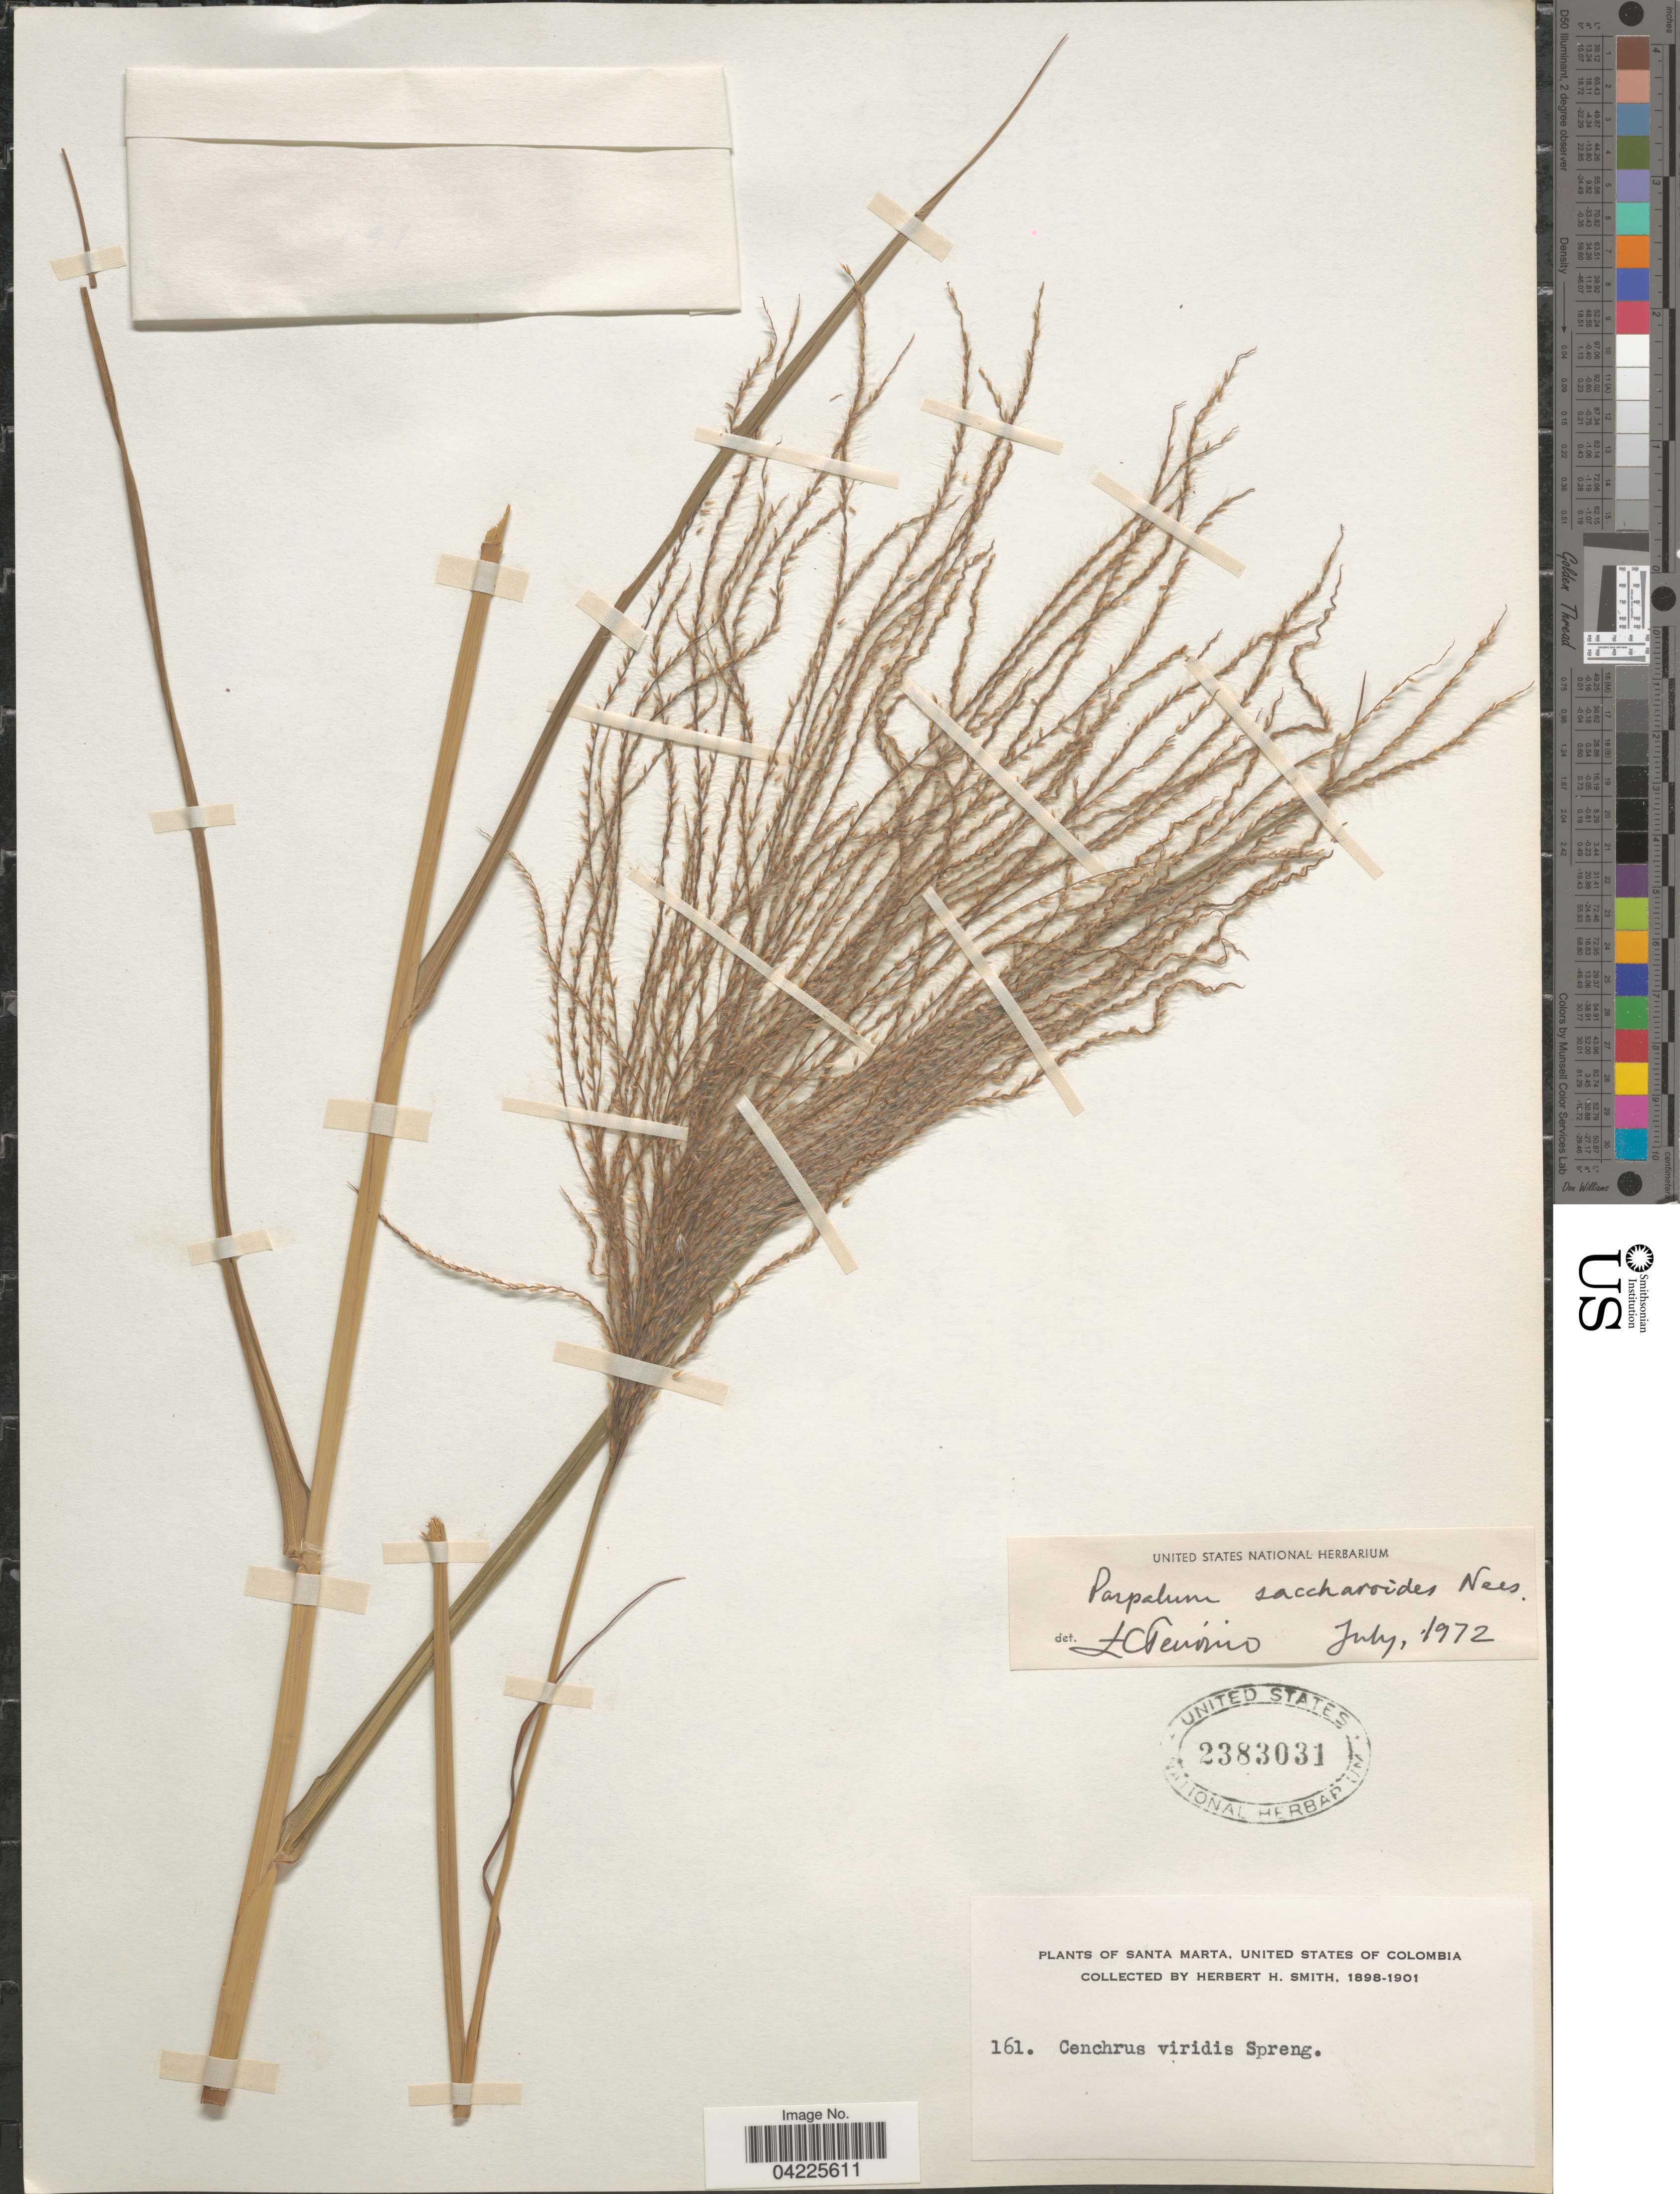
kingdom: Plantae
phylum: Tracheophyta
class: Liliopsida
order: Poales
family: Poaceae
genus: Paspalum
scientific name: Paspalum saccharoides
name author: Nees ex Trin.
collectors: Herbert H. Smith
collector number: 161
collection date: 1898/1901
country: Colombia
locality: Santa Marta, United States of Colombia.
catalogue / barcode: US 2383031